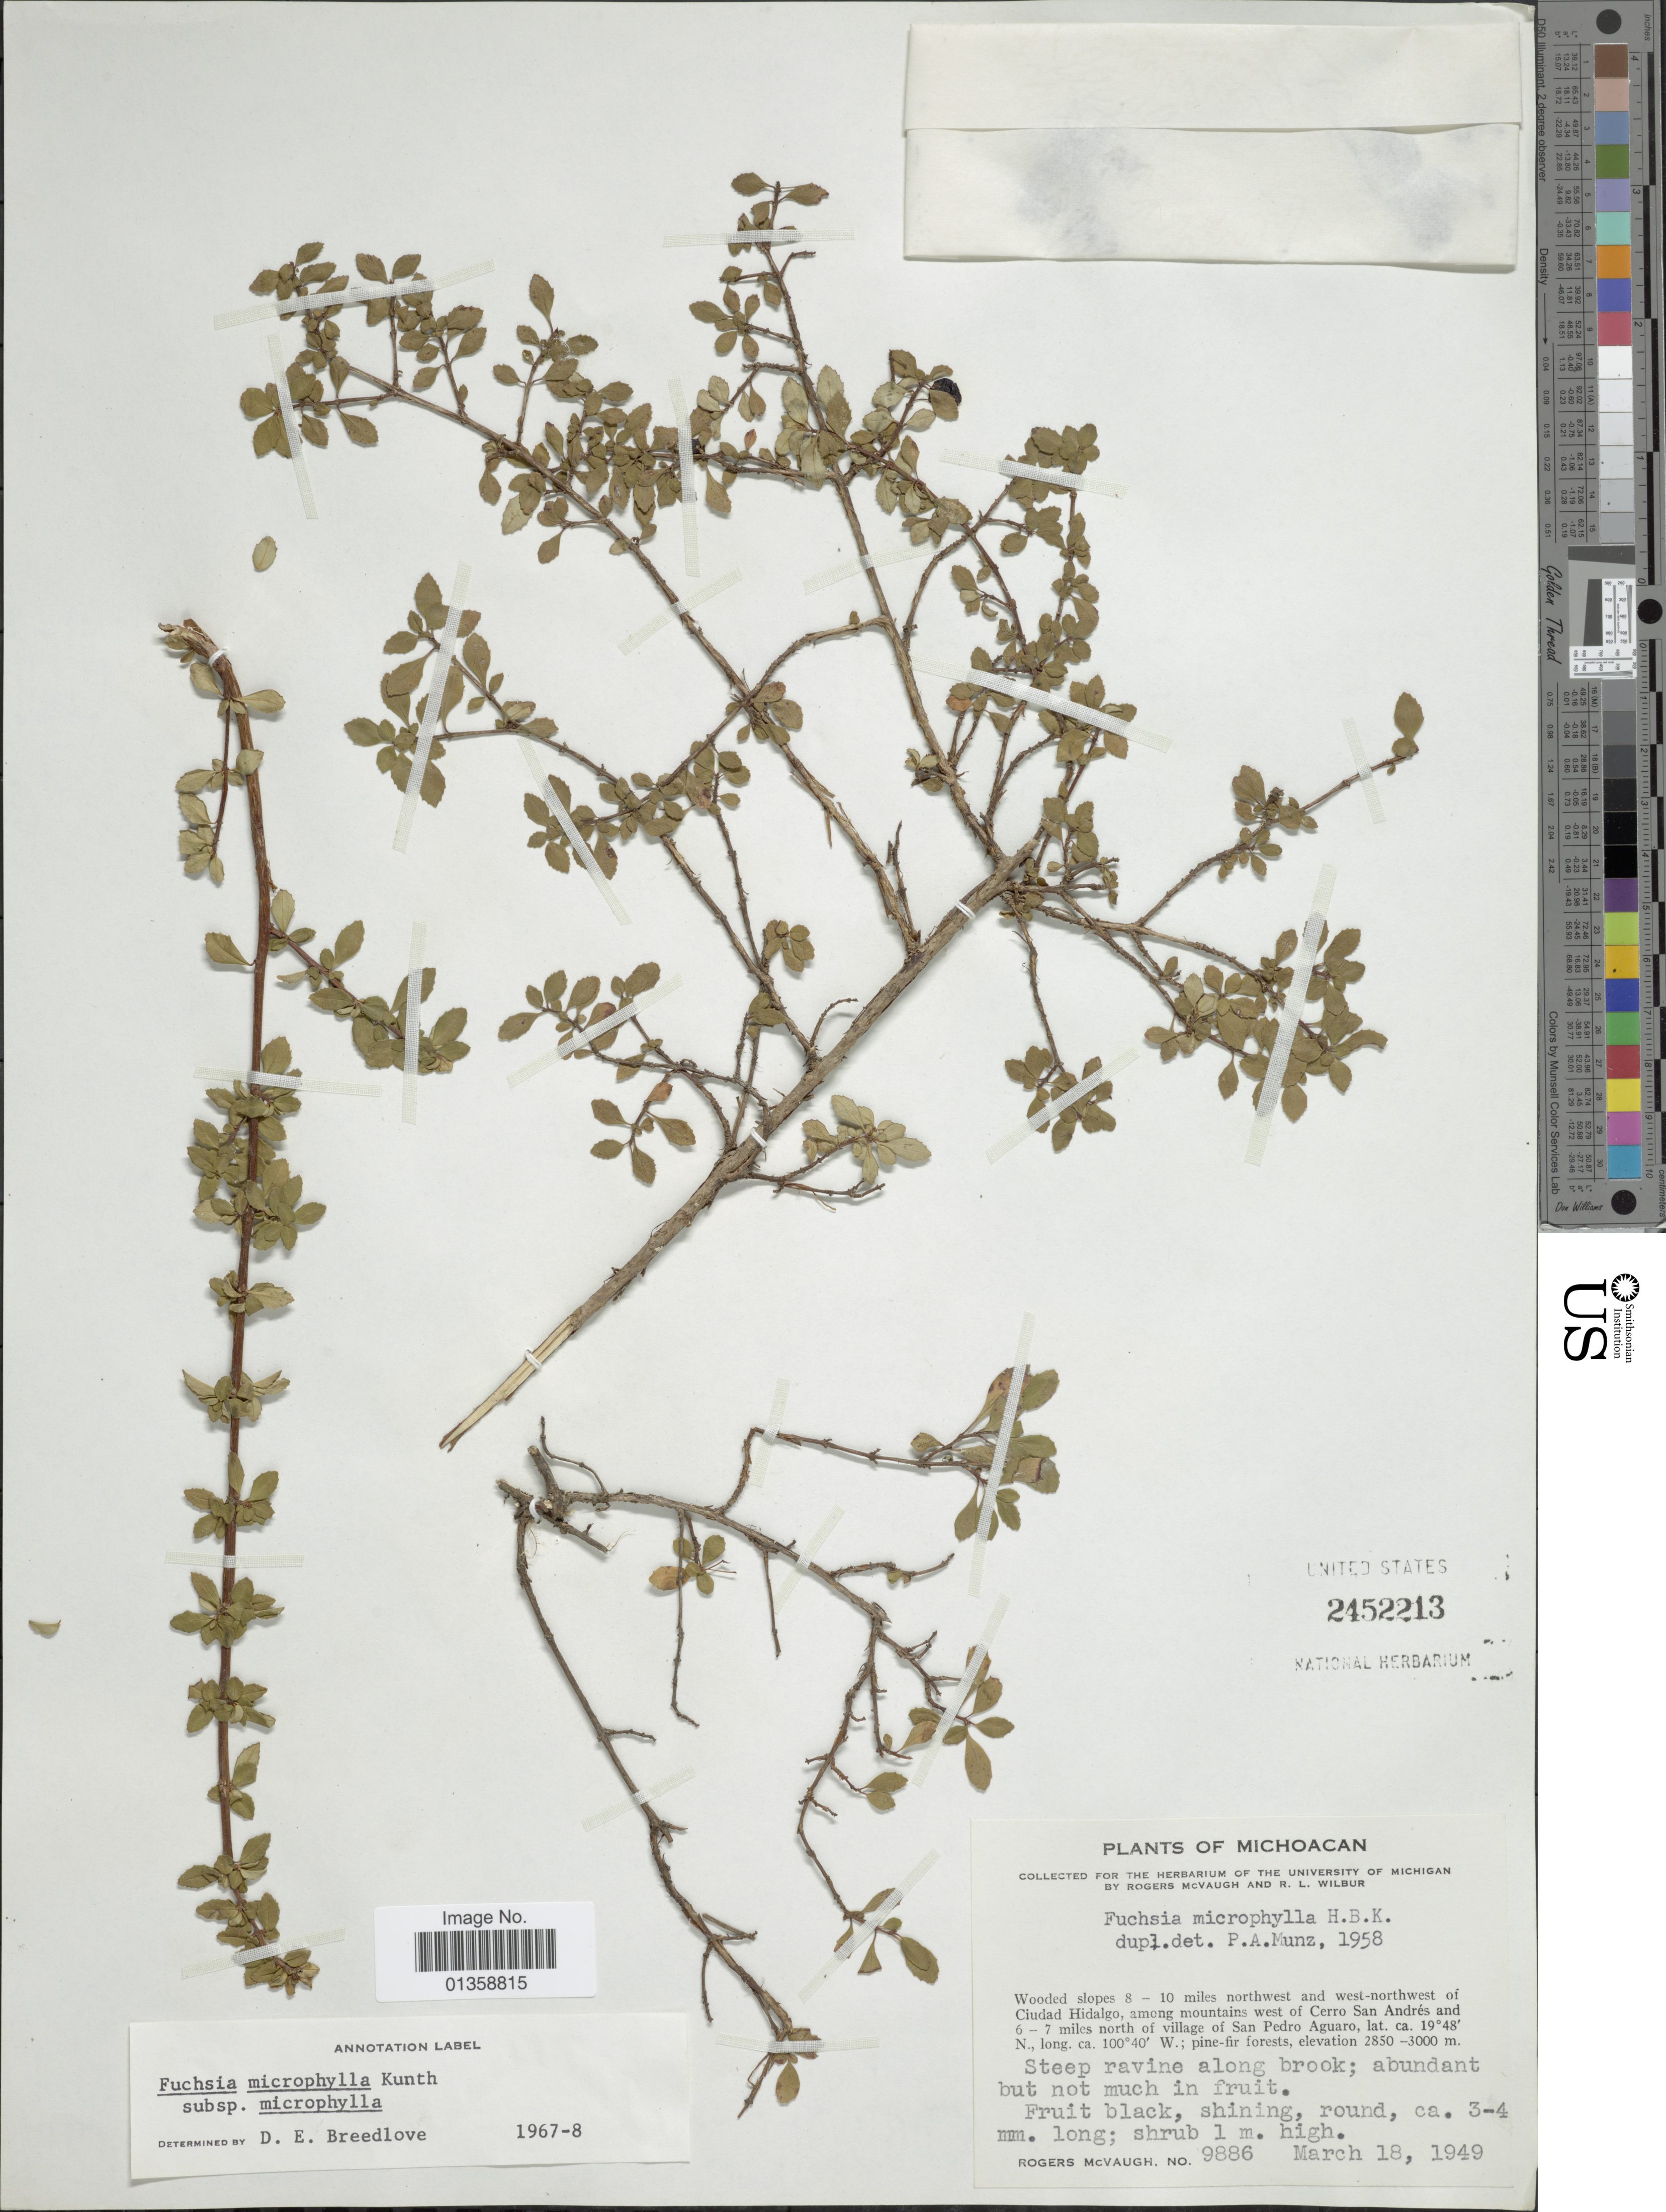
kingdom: Plantae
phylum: Tracheophyta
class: Magnoliopsida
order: Myrtales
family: Onagraceae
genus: Fuchsia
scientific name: Fuchsia microphylla subsp. microphylla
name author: Kunth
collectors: R. McVaugh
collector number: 9886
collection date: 1949-03-18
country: Mexico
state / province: Michoacán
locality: Wooded slopes 8 - 10 miles northwest and west-northwest of Ciudad Hidalgo, among mountains west of Cerro San Andrés and 6-7 miles north of village of San Pedro Aguaro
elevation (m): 2850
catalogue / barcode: US 2452213